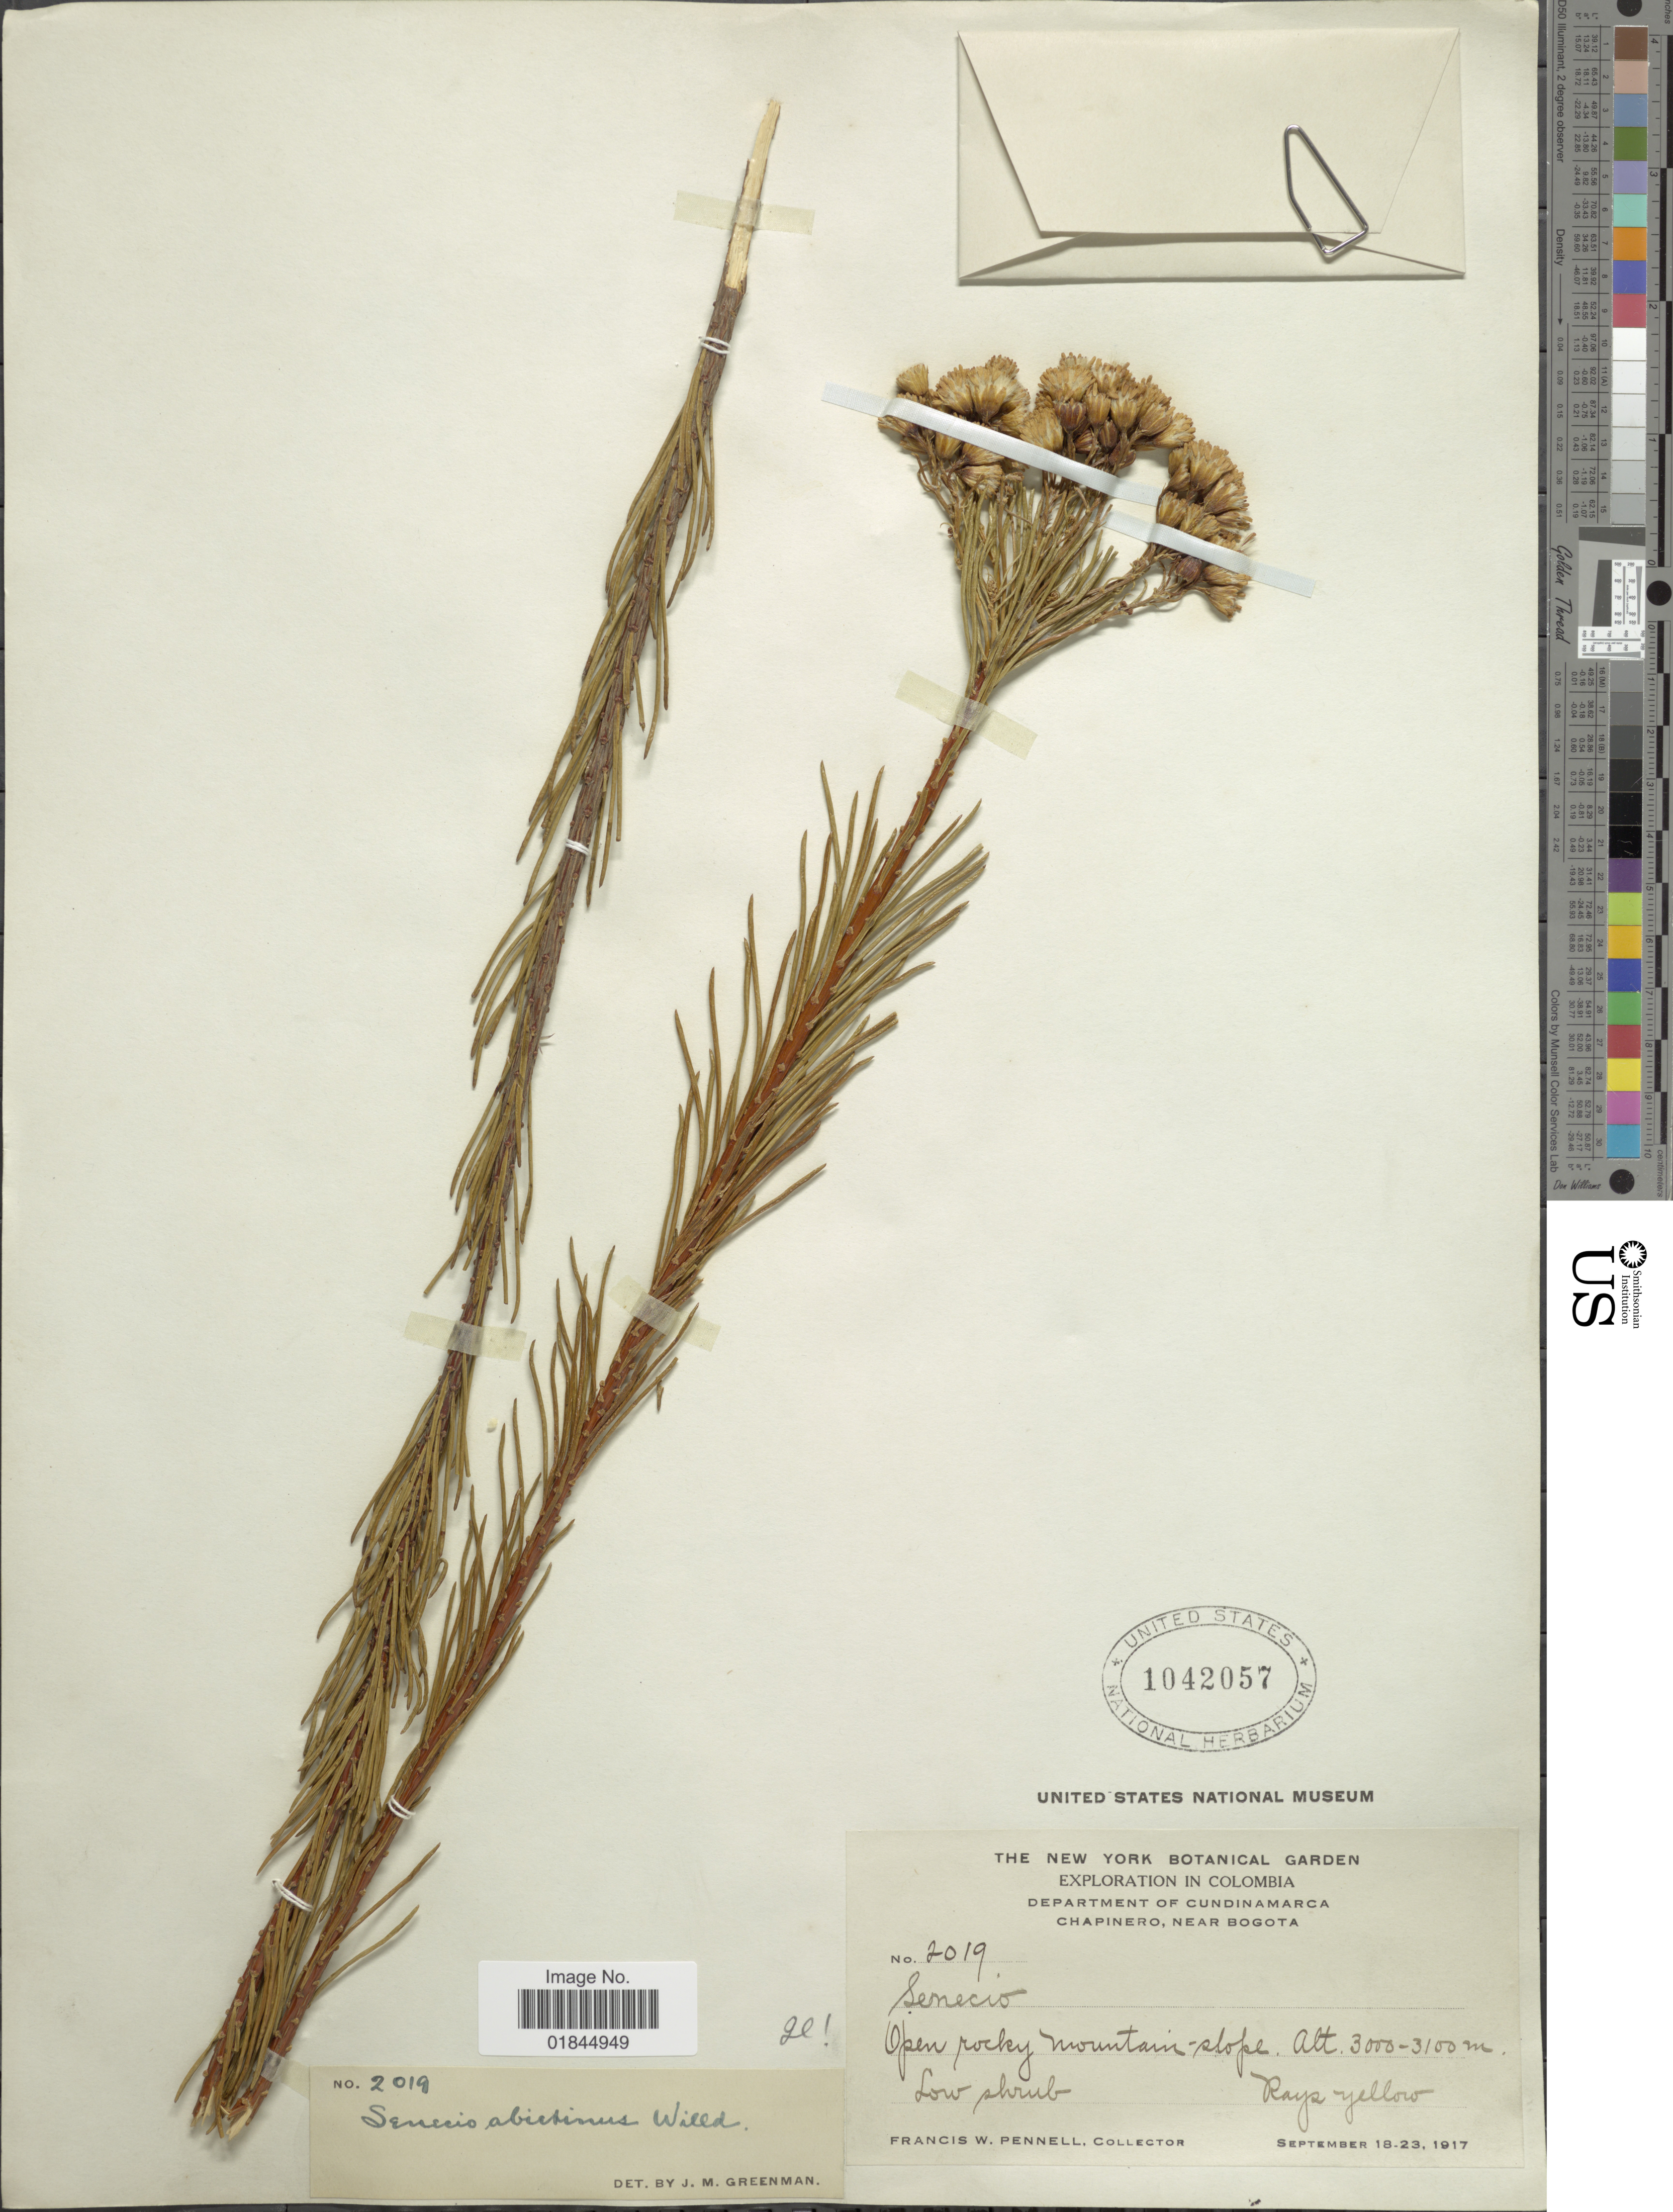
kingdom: Plantae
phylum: Tracheophyta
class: Magnoliopsida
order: Asterales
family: Asteraceae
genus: Pentacalia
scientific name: Pentacalia abietina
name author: (Willd. ex Wedd.) Cuatrec.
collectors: F. W. Pennell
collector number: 2019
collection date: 1917-09-18/1917-09-23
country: Colombia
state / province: Cundinamarca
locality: Chapinero, near Bogota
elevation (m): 3000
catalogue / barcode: US 1042057